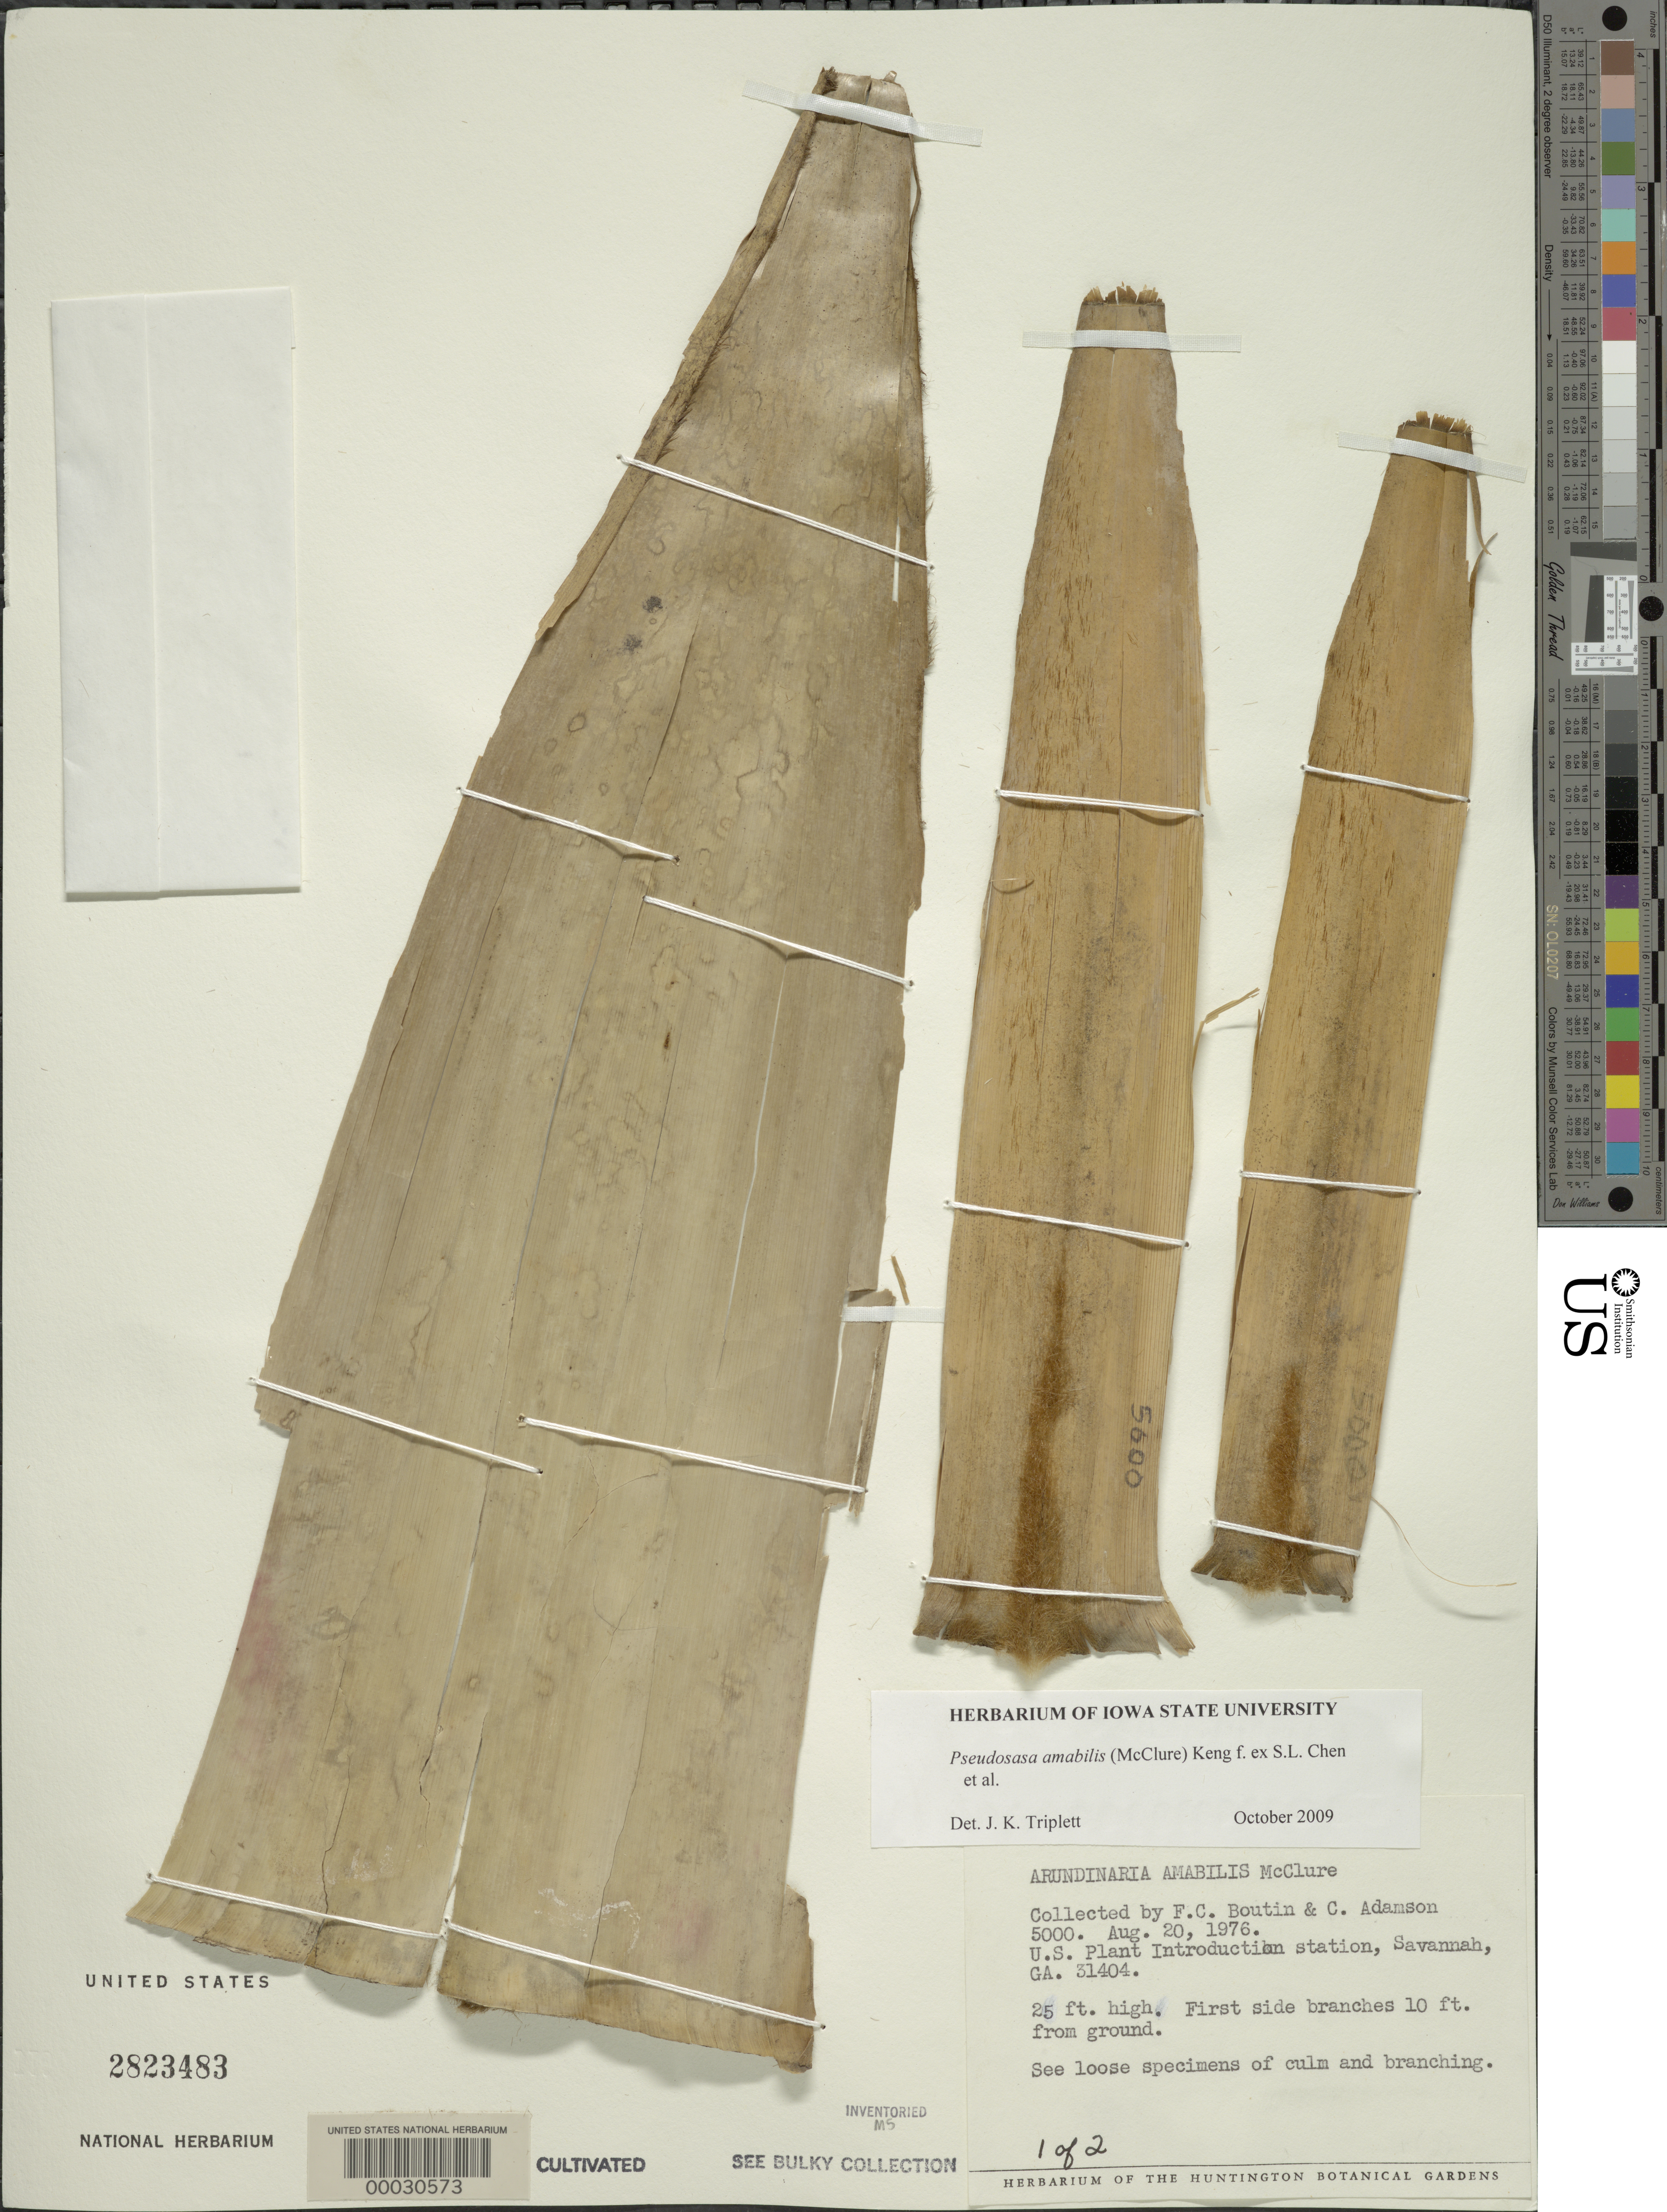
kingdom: Plantae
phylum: Tracheophyta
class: Liliopsida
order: Poales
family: Poaceae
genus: Pseudosasa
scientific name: Pseudosasa amabilis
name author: (McClure) Keng f.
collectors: F. Boutin & C. Adamson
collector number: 5000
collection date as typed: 20 Aug 1976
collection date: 1976-08-20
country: United States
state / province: Georgia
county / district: Chatham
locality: Savannah, U.S.D.A. Plant Introduction Station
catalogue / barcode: US 2823483